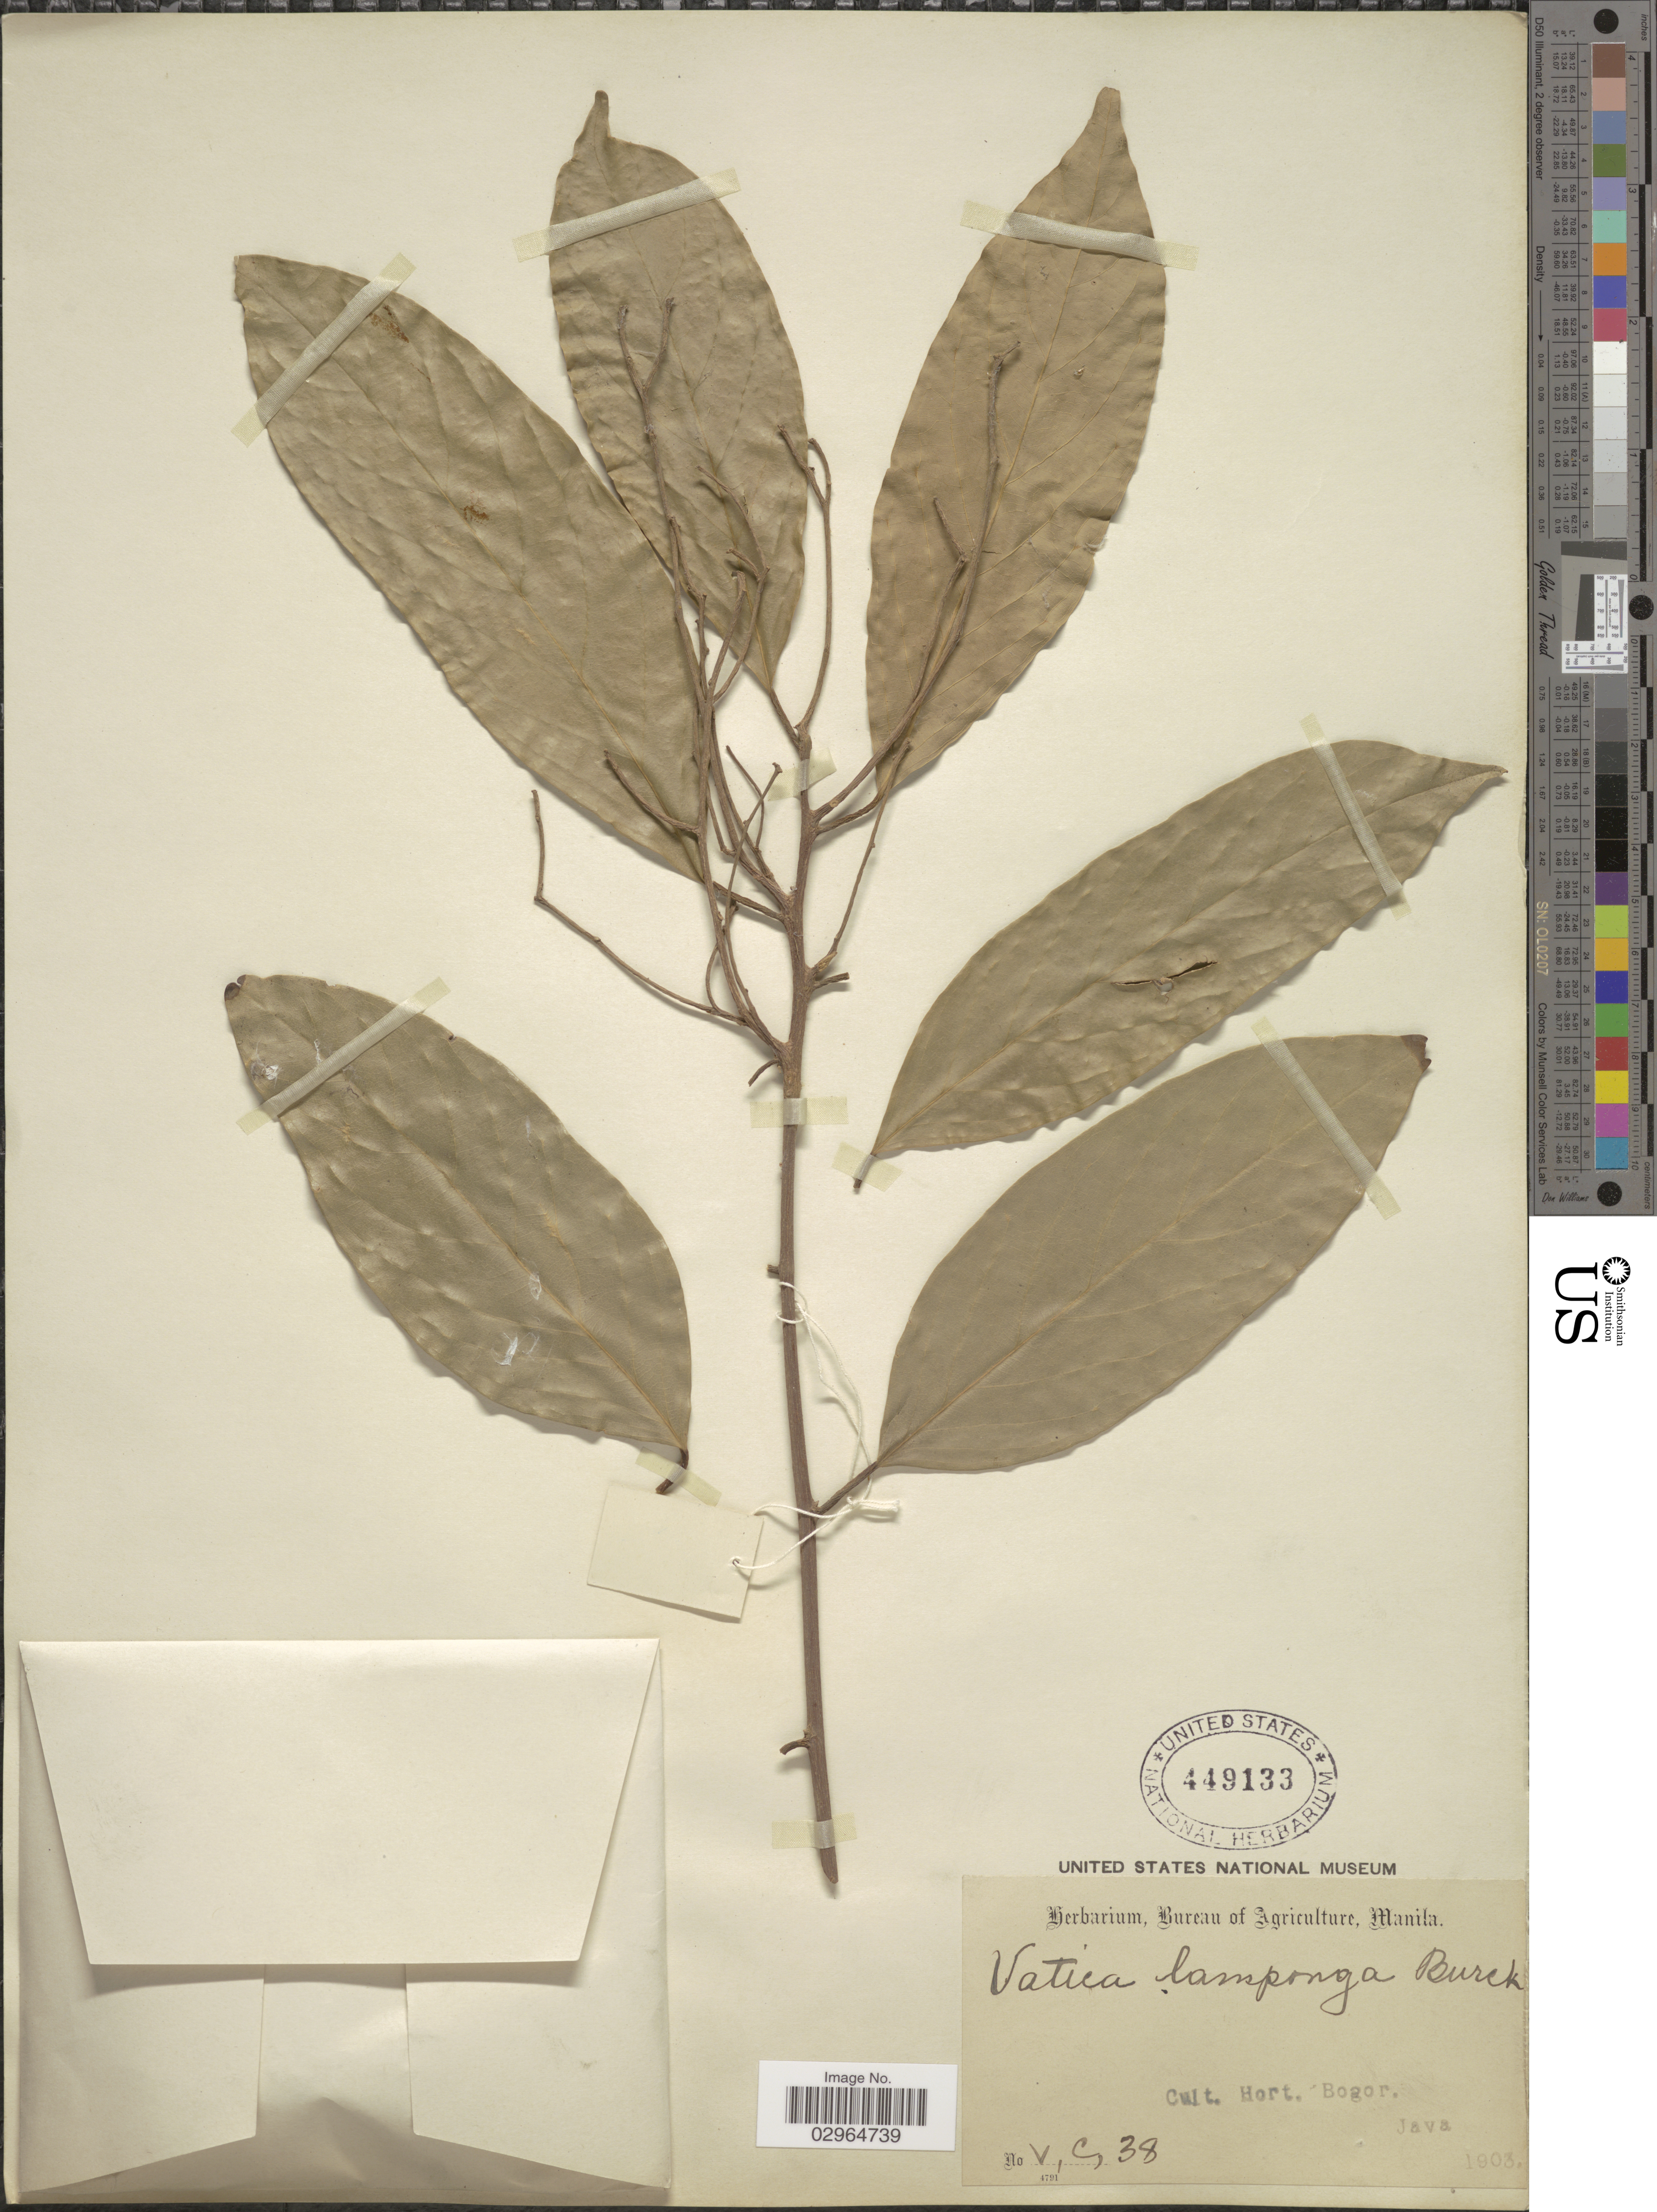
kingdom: Plantae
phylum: Tracheophyta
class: Magnoliopsida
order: Malvales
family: Dipterocarpaceae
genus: Vatica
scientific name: Vatica lamponga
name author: Burck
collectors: Ex herb. Bureau of Agriculture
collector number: V,C,38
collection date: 1903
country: Indonesia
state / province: Java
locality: Hort. Bogor.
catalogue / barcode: US 449133